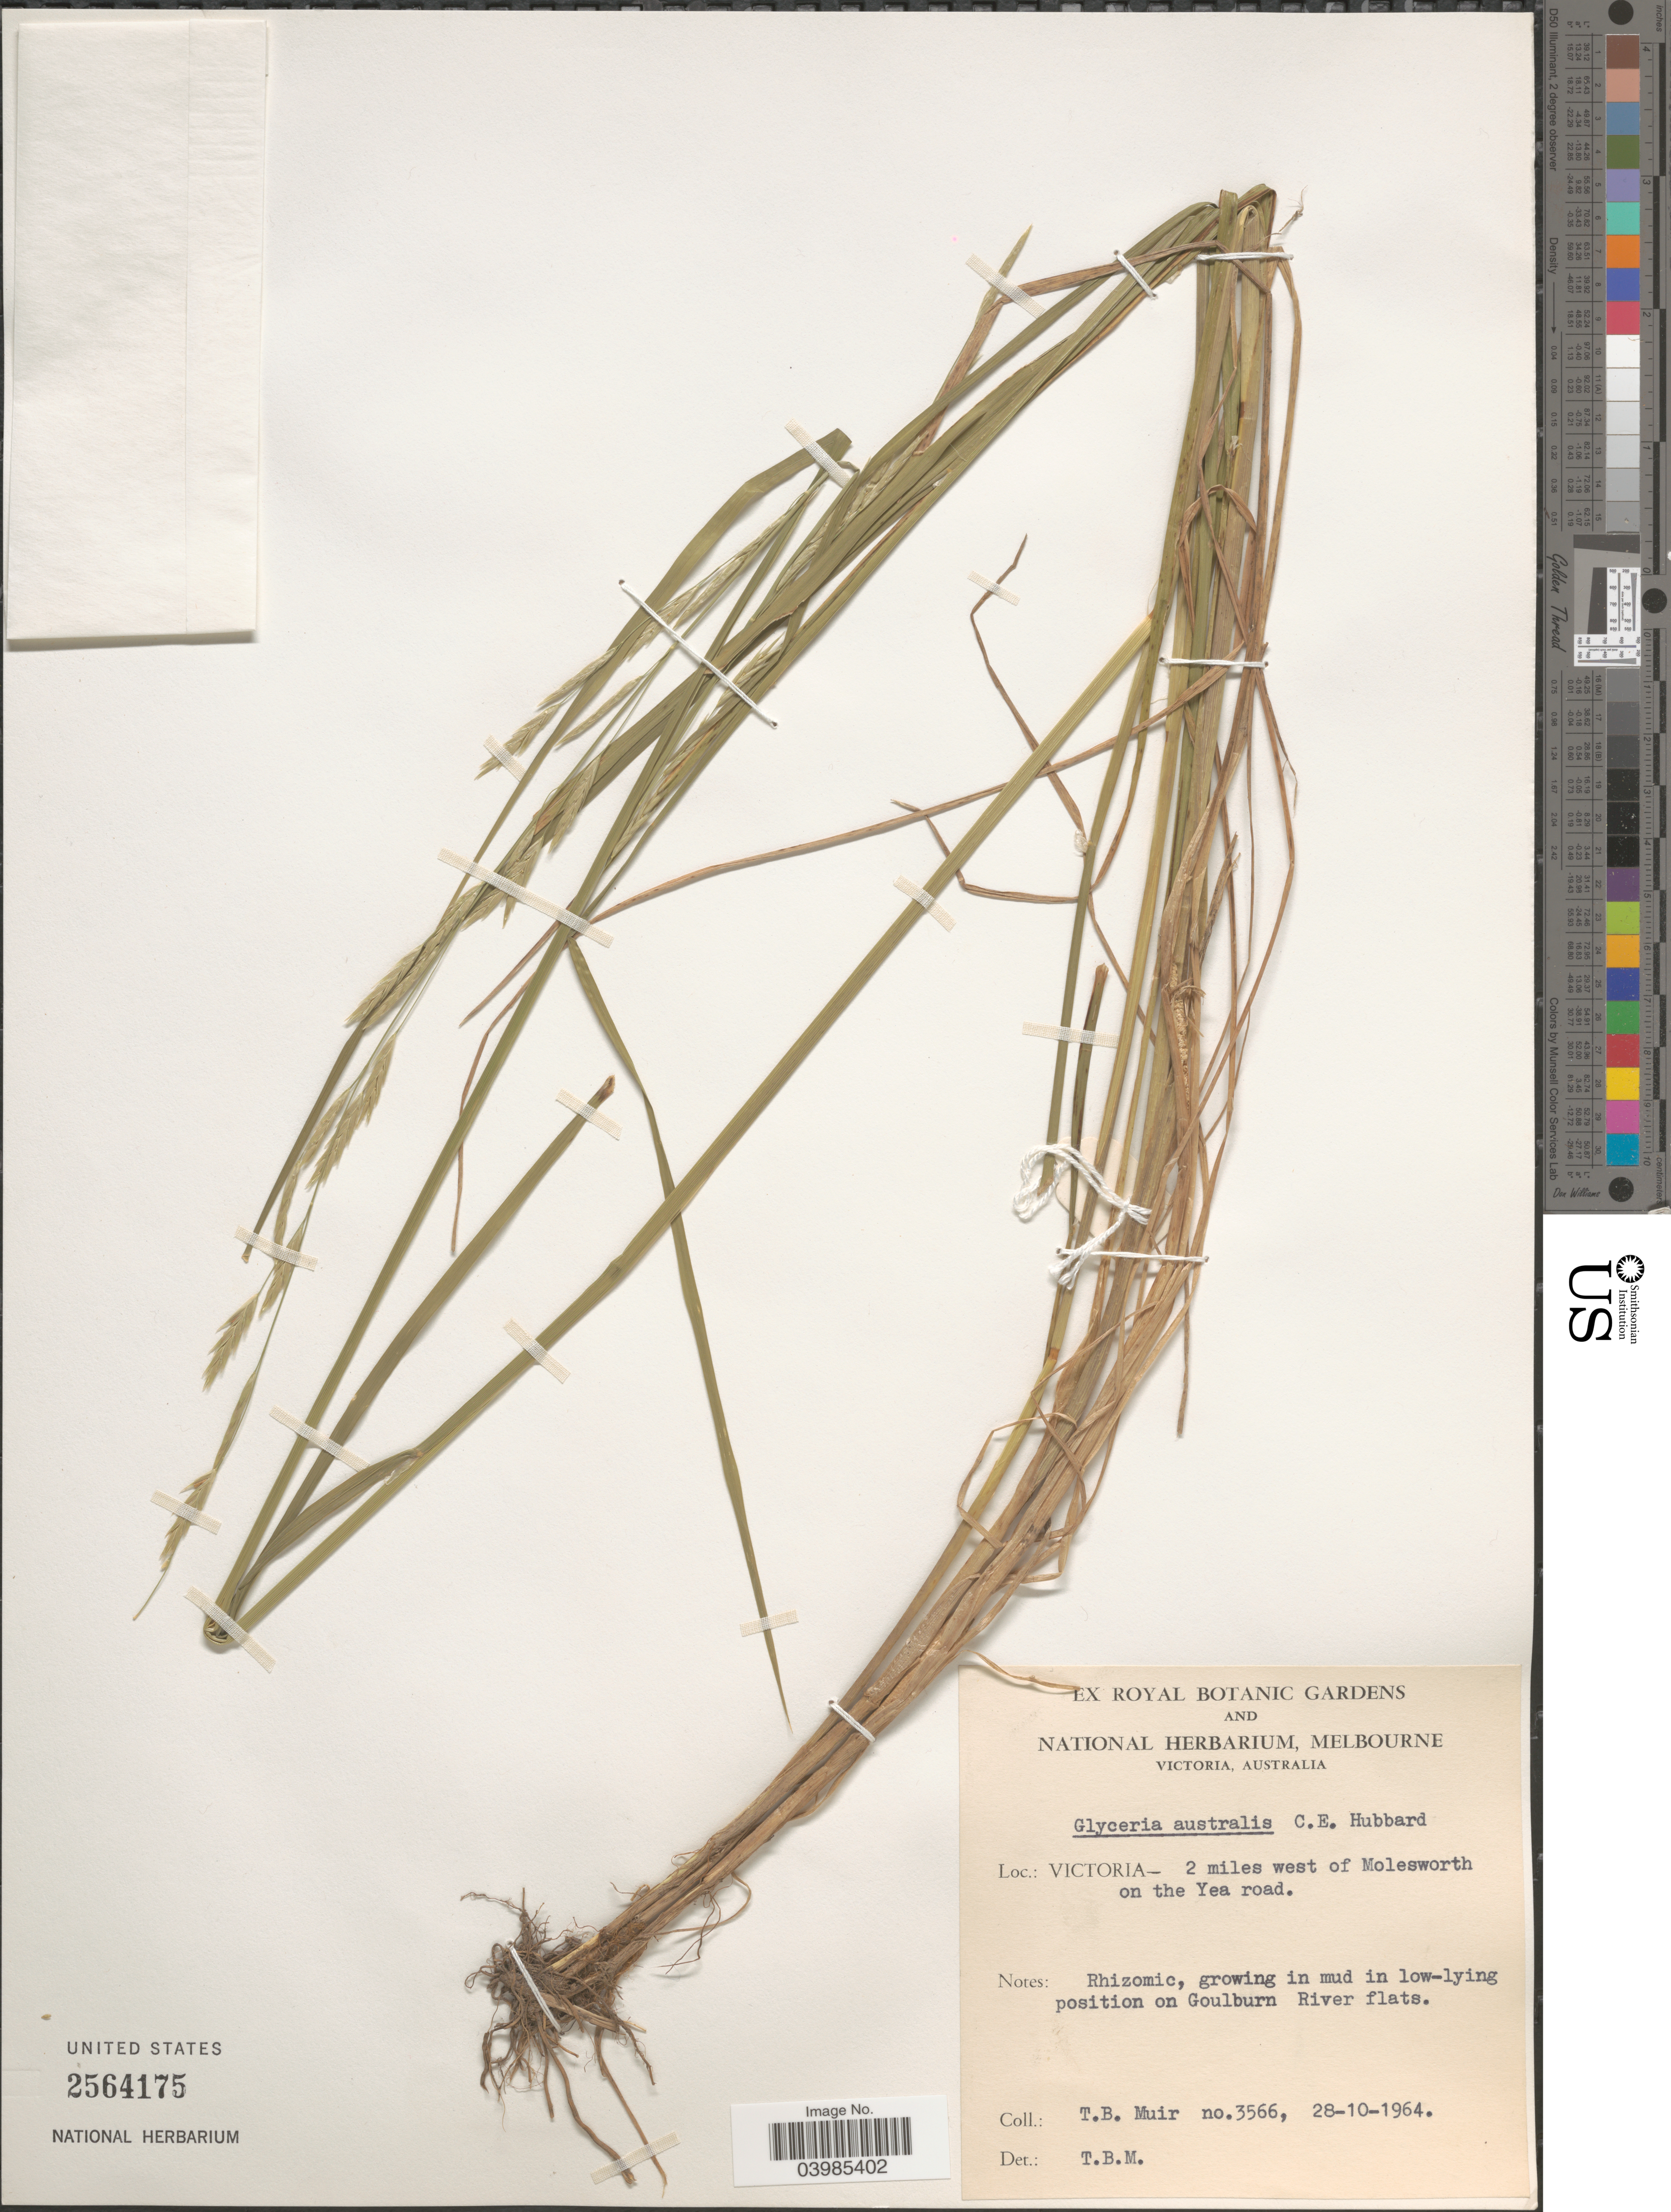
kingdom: Plantae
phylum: Tracheophyta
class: Liliopsida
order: Poales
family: Poaceae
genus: Glyceria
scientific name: Glyceria australis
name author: C.E. Hubb.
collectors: T. Muir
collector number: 3566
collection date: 1964-10-28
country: Australia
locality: Victoria- 2 miles west of Molesworth on the Yea road. In mud in low-lying position on Goulburn River flats.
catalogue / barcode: US 2564175